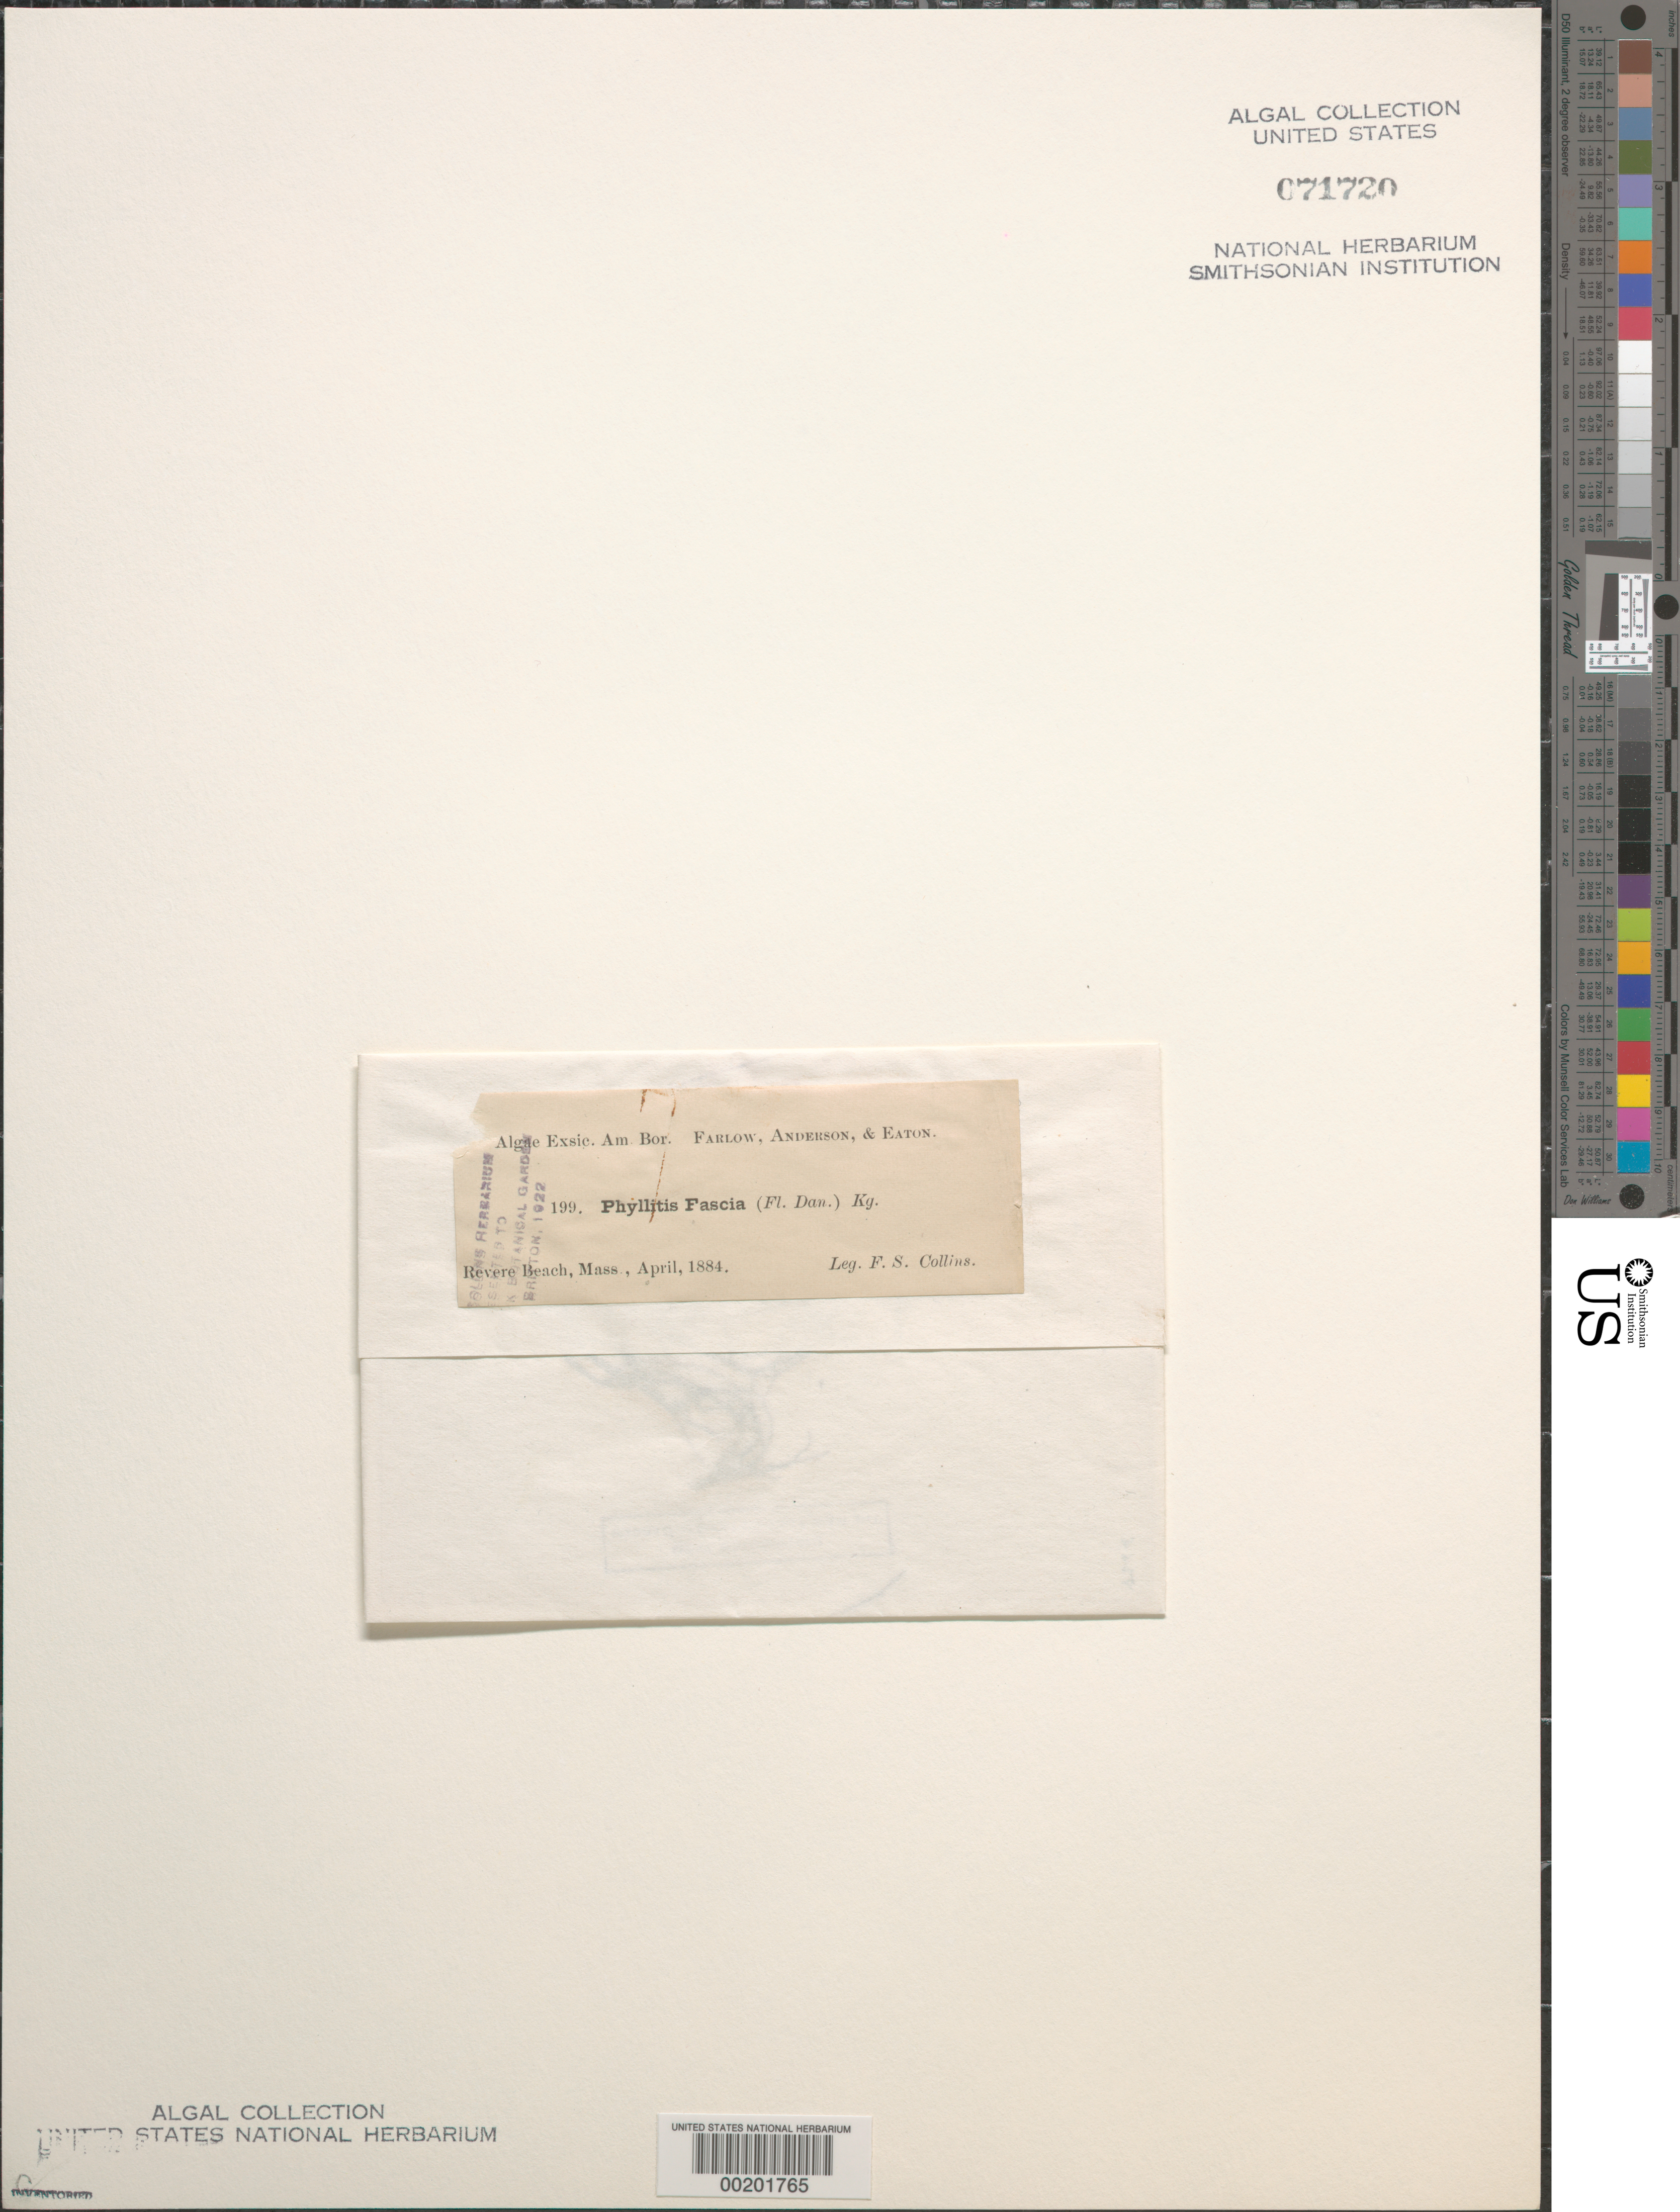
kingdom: Chromista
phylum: Ochrophyta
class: Phaeophyceae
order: Scytosiphonales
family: Scytosiphonaceae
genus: Petalonia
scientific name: Petalonia fascia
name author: (O.F. Müller) Kuntze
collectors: F. Collins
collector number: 199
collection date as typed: Apr 1884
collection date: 1884-04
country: United States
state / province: Massachusetts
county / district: Suffolk County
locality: Revere Beach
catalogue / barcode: US 71720